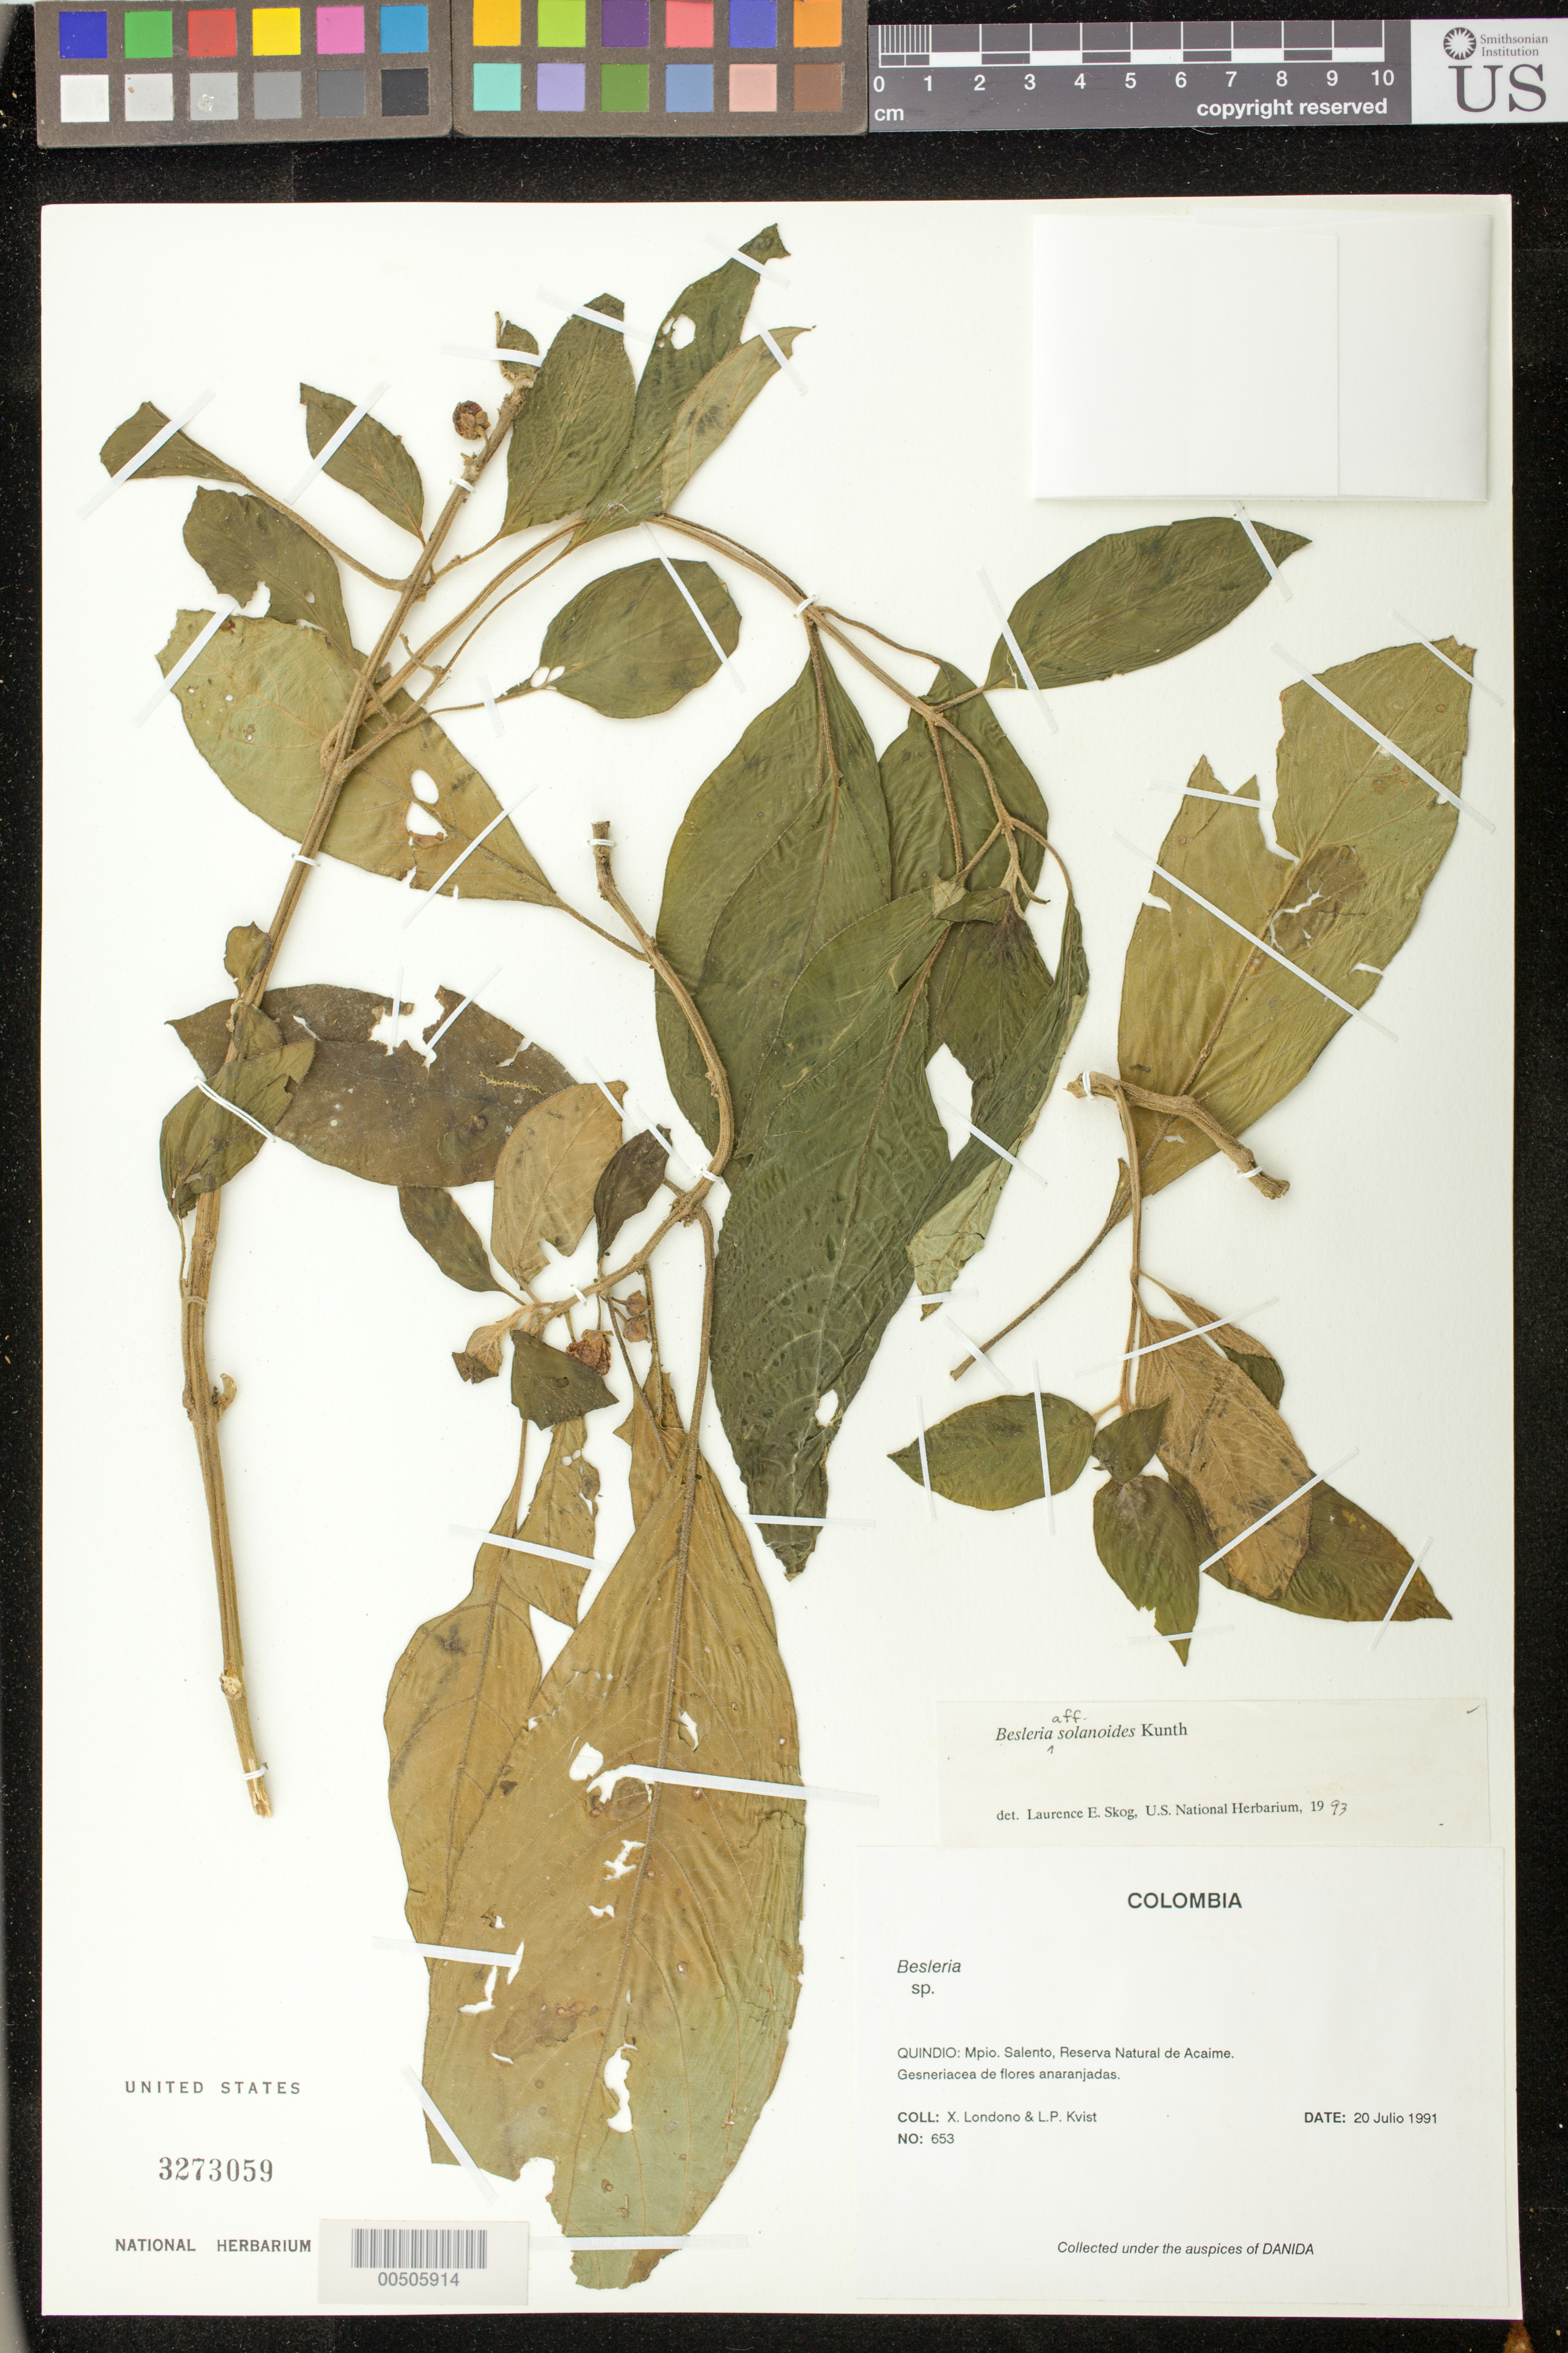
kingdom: Plantae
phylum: Tracheophyta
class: Magnoliopsida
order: Lamiales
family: Gesneriaceae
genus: Besleria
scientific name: Besleria solanoides var. solanoides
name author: Kunth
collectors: X. Londoño & L. P. Kvist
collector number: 653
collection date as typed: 20 Jul 1991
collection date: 1991-07-20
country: Colombia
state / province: Quindío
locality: Salento, Acaime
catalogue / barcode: US 3273059